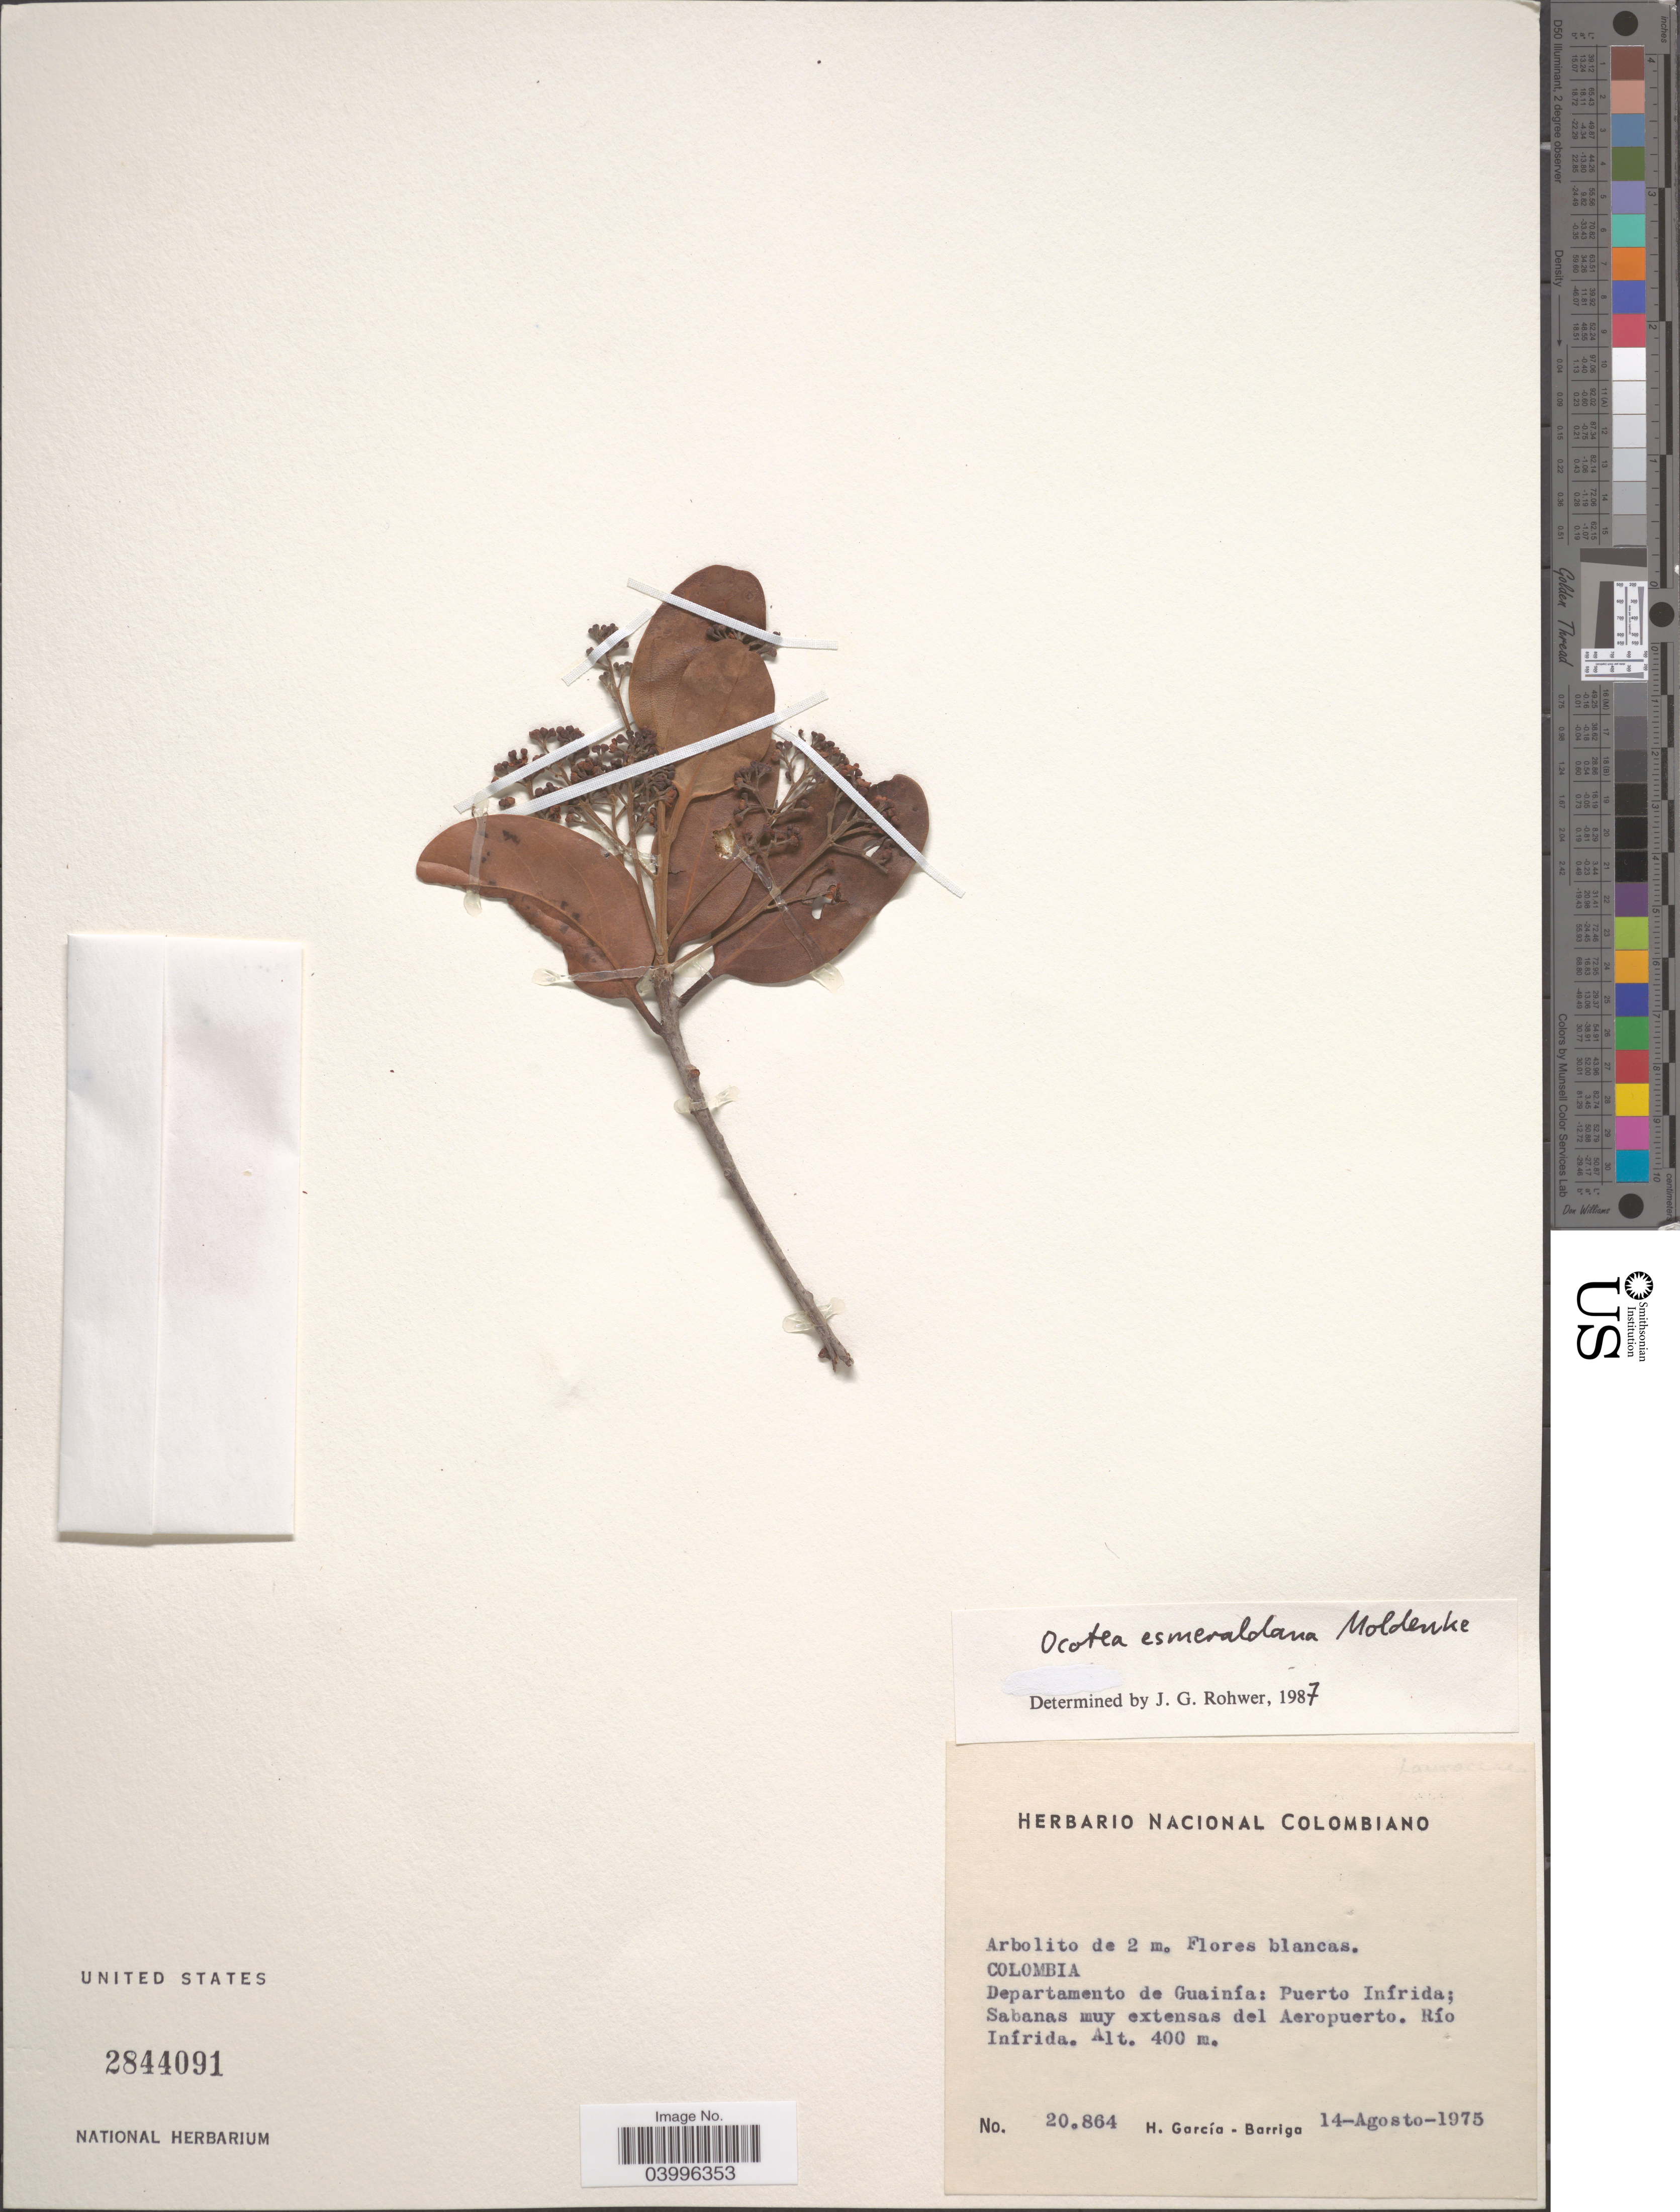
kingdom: Plantae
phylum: Tracheophyta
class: Magnoliopsida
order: Laurales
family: Lauraceae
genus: Ocotea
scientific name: Ocotea esmeraldana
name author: Moldenke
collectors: H. García Barriga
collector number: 20864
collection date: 1975-08-14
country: Colombia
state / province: Guainía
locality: Departamento de Guainía: Puerto Inírida; Sabanas muy extensas del Aeropuerto. Río Inírida.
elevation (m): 400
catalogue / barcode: US 2844091